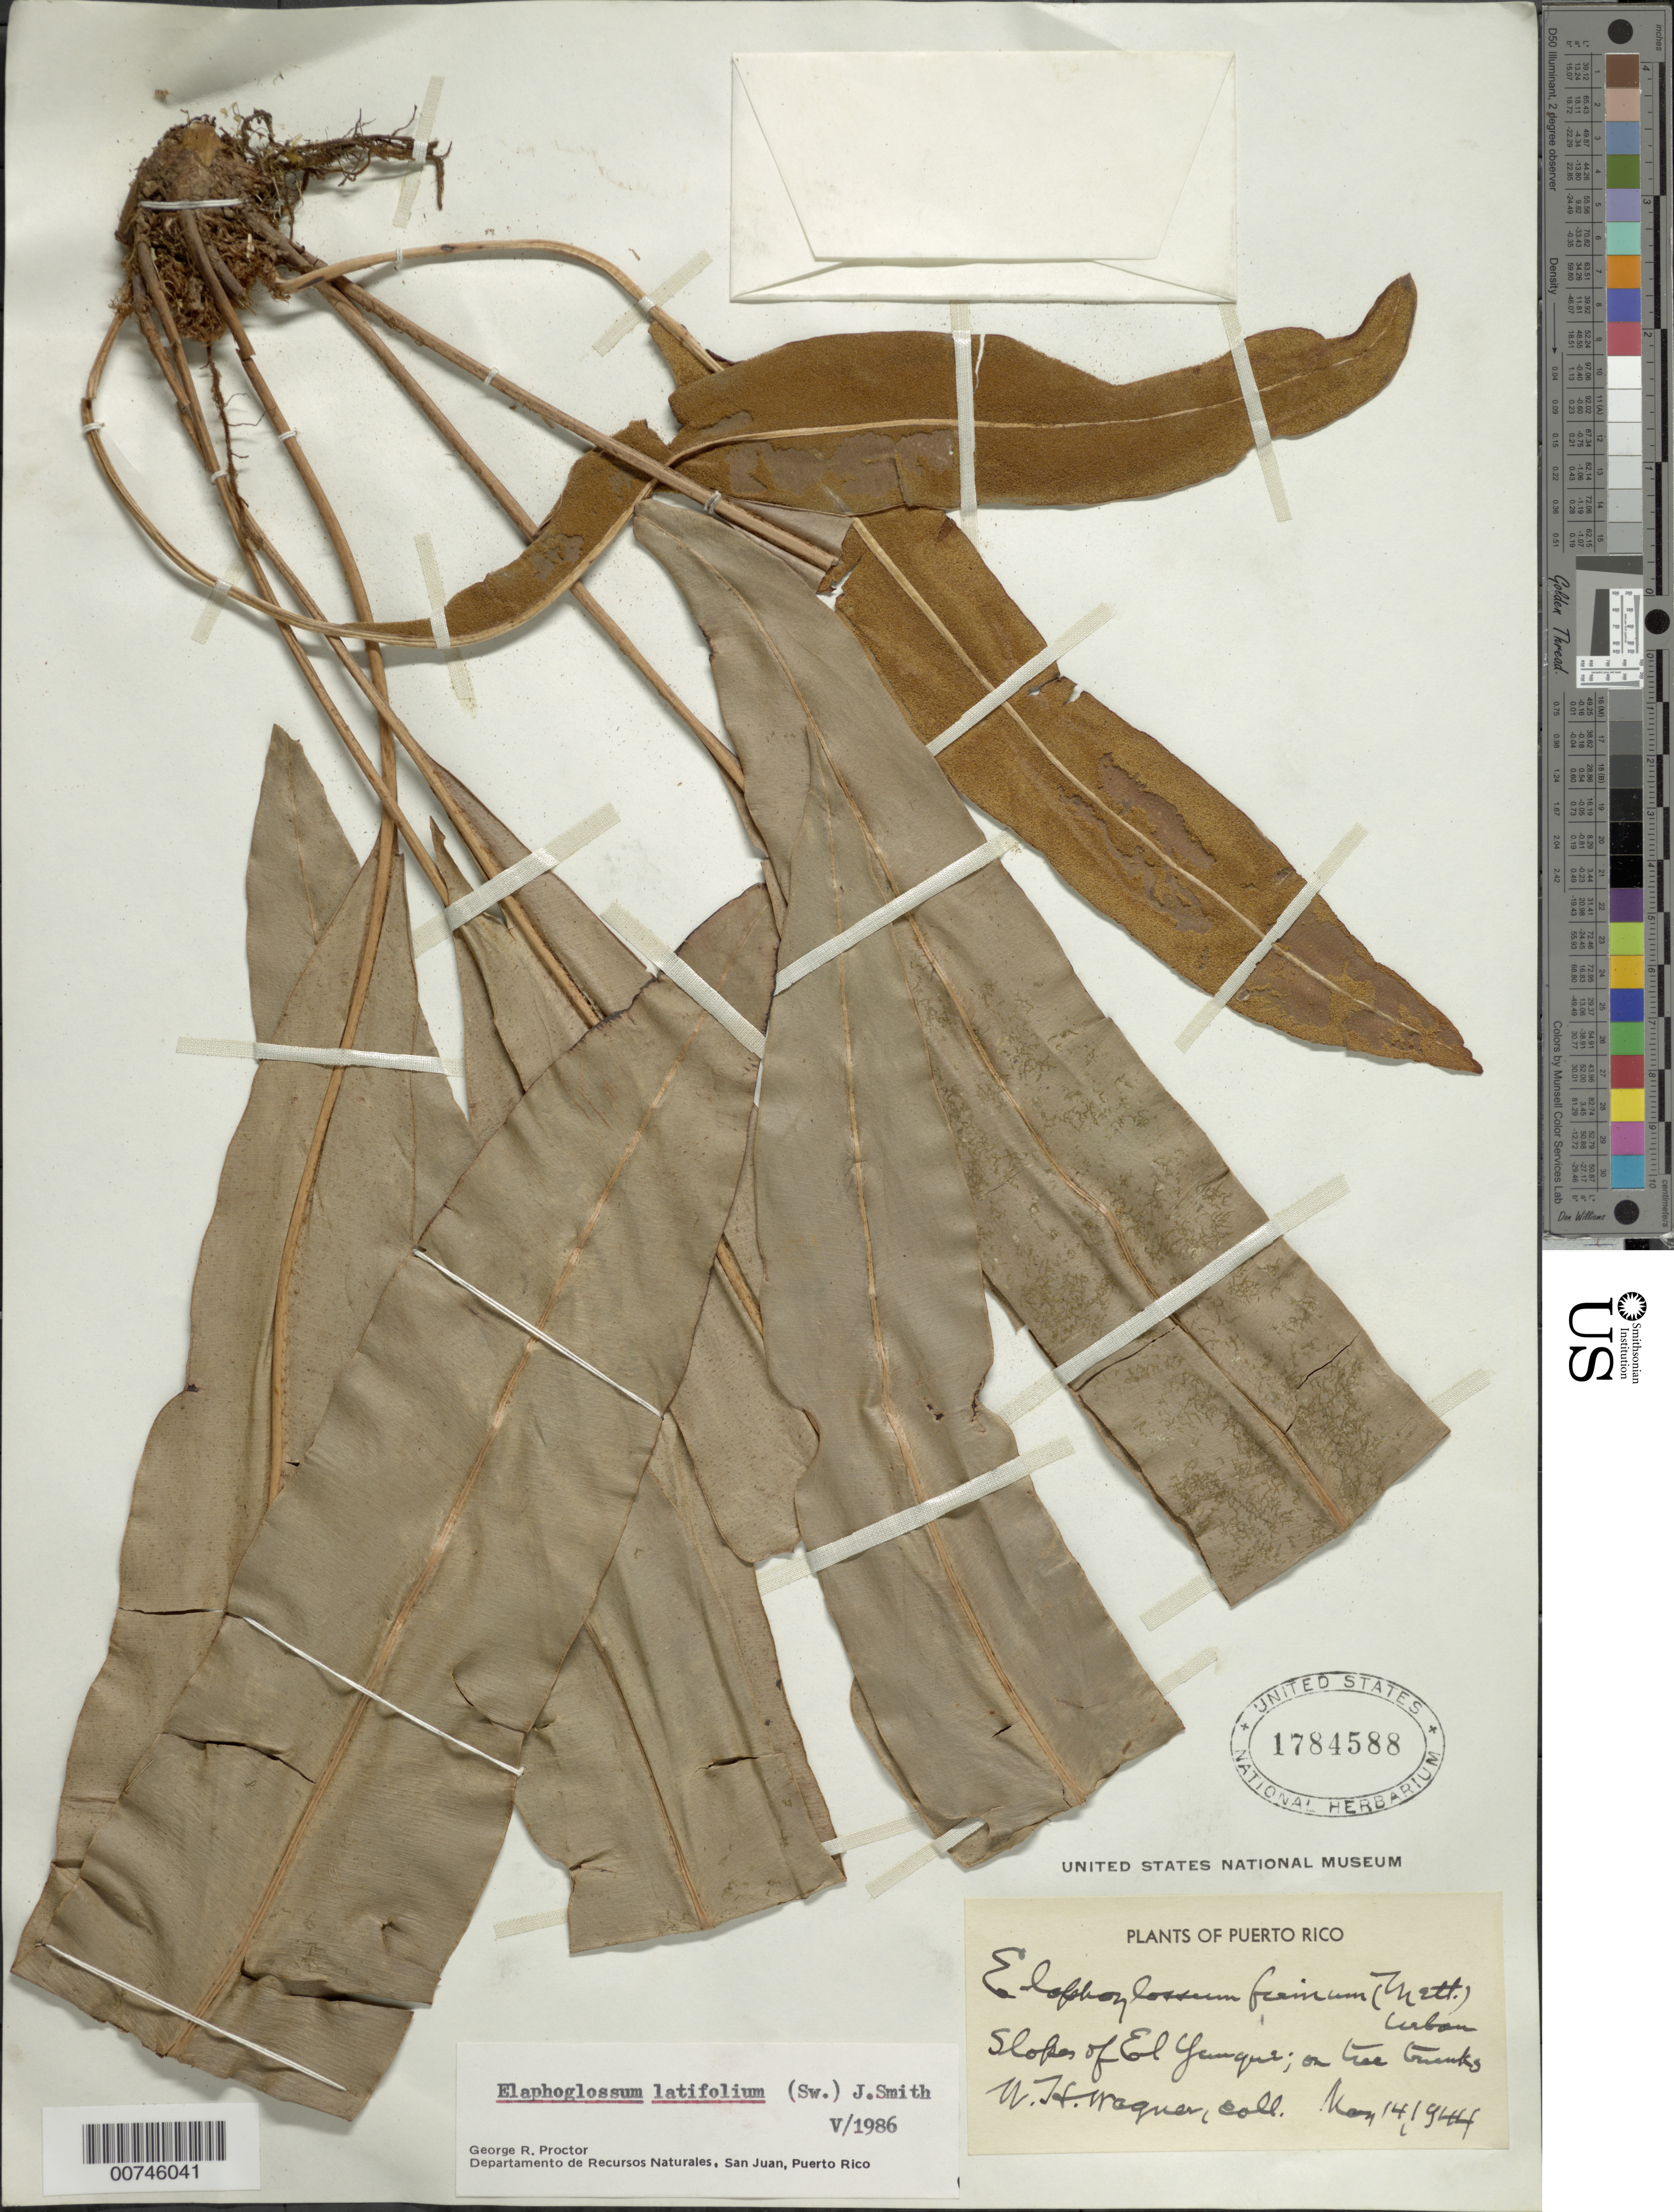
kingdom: Plantae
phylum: Tracheophyta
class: Polypodiopsida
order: Polypodiales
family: Dryopteridaceae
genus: Elaphoglossum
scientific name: Elaphoglossum latifolium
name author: (Sw.) J. Sm.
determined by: Proctor, G. R.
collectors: W. H. Wagner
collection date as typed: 14 May 1944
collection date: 1944-05-14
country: Puerto Rico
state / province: Río Grande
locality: Slopes of El Yunque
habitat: On tree trunks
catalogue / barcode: US 1784588